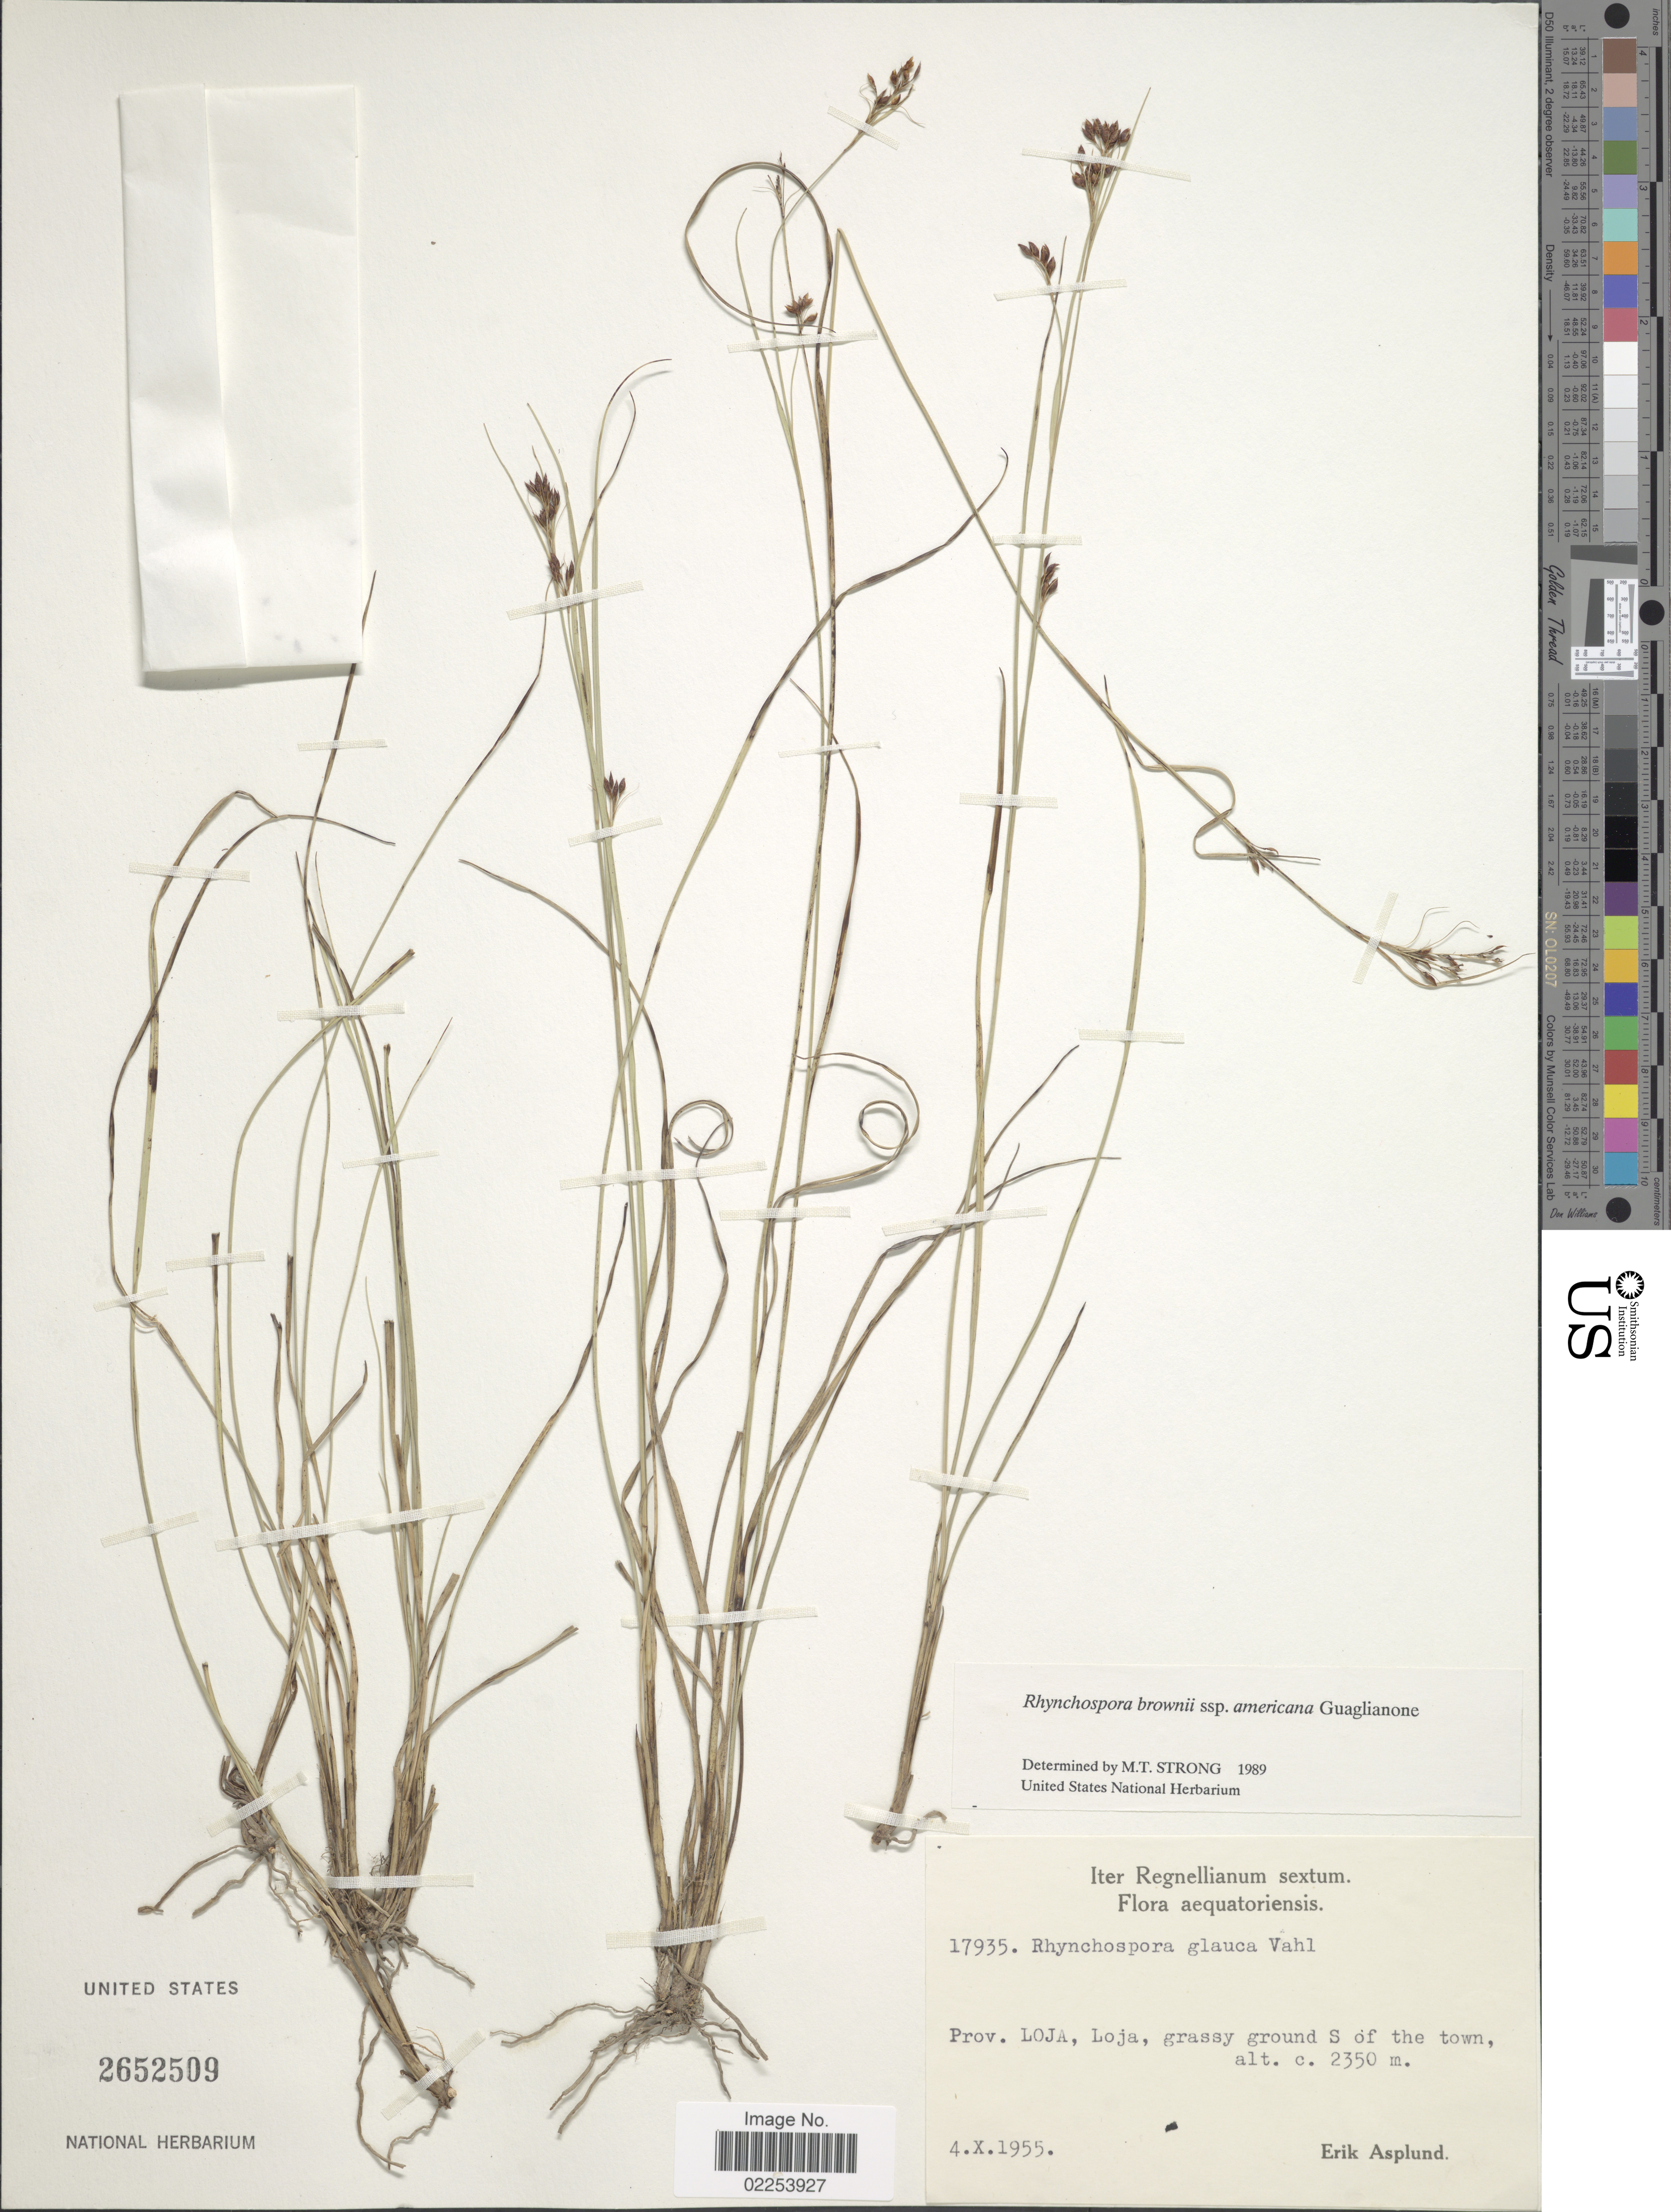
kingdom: Plantae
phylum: Tracheophyta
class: Liliopsida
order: Poales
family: Cyperaceae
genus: Rhynchospora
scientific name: Rhynchospora brownii subsp. americana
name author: Guagl.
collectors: E. Asplund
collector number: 17935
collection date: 1955-10-04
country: Ecuador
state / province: Loja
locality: Loja, grassy ground S of the town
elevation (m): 2350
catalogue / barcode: US 2652509